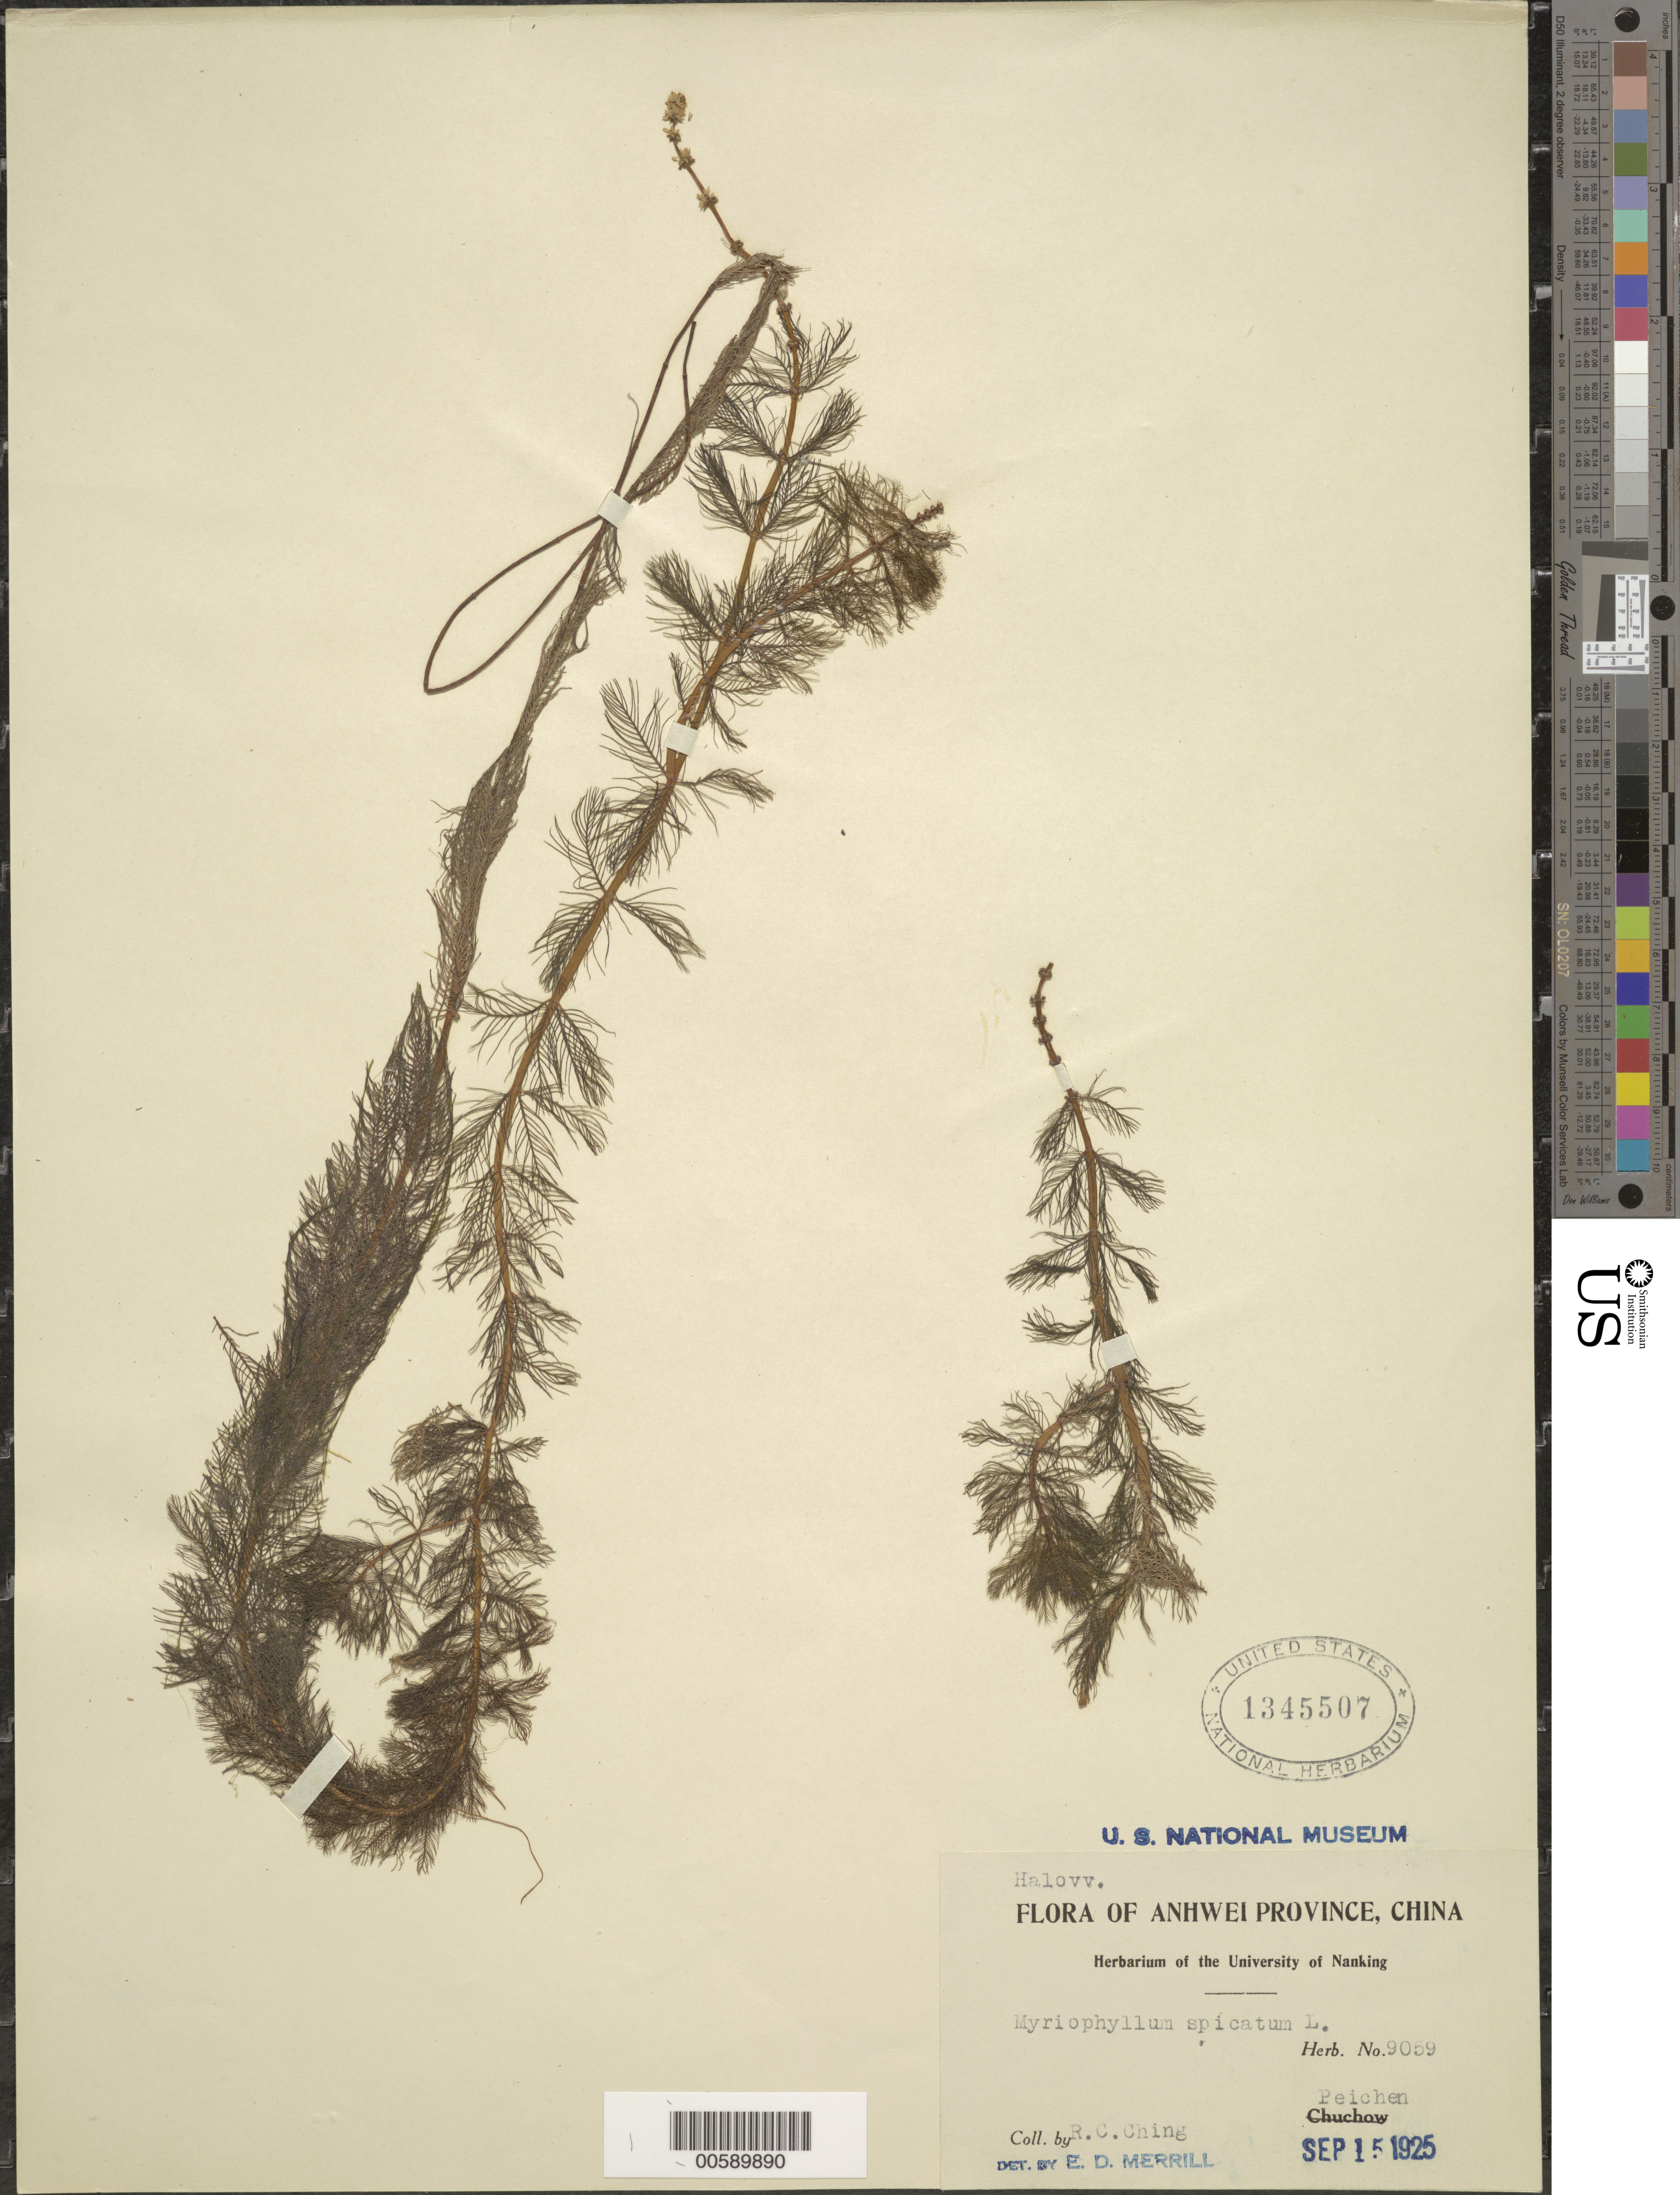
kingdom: Plantae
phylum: Tracheophyta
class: Magnoliopsida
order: Saxifragales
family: Haloragaceae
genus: Myriophyllum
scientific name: Myriophyllum spicatum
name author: L.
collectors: R. C. Ching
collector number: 9059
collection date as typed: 15 Sep 1925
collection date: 1925-09-15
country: China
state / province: Anhui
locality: Peichen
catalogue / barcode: US 1345507